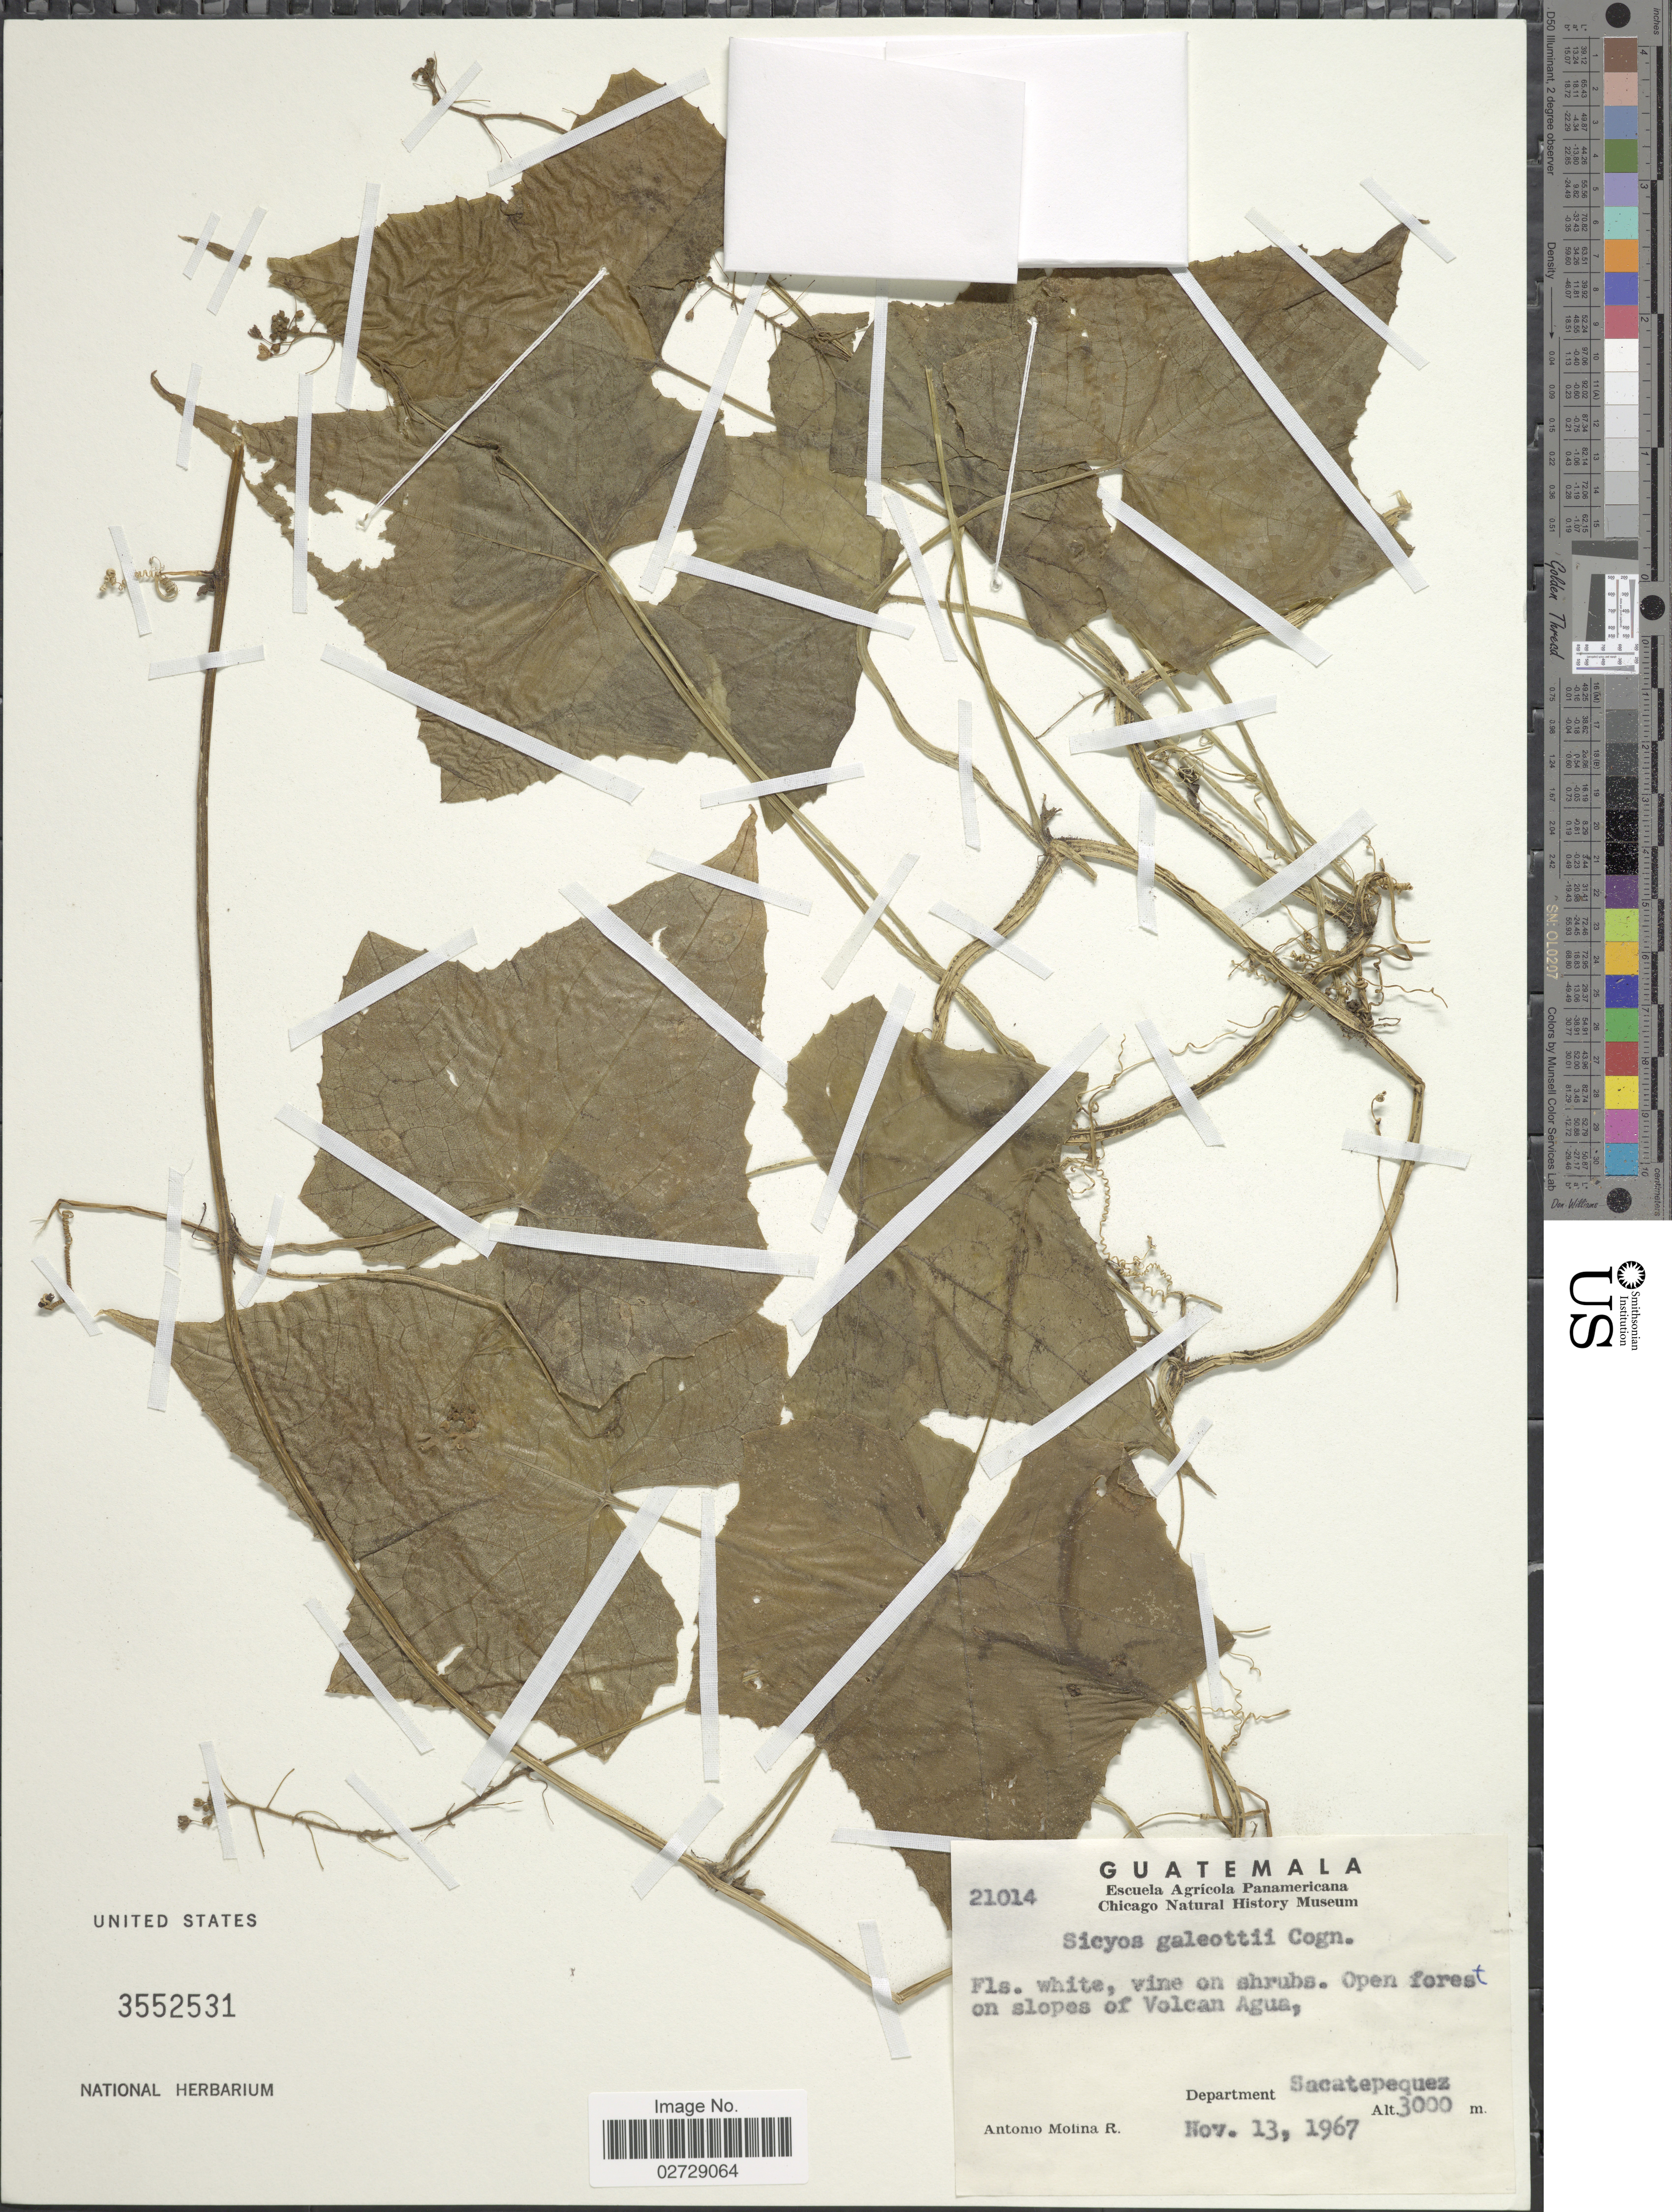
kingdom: Plantae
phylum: Tracheophyta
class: Magnoliopsida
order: Cucurbitales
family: Cucurbitaceae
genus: Sicyos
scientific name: Sicyos galeottii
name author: Cogn.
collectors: A. Molina R.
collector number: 21014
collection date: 1967-11-13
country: Guatemala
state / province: Sacatepéquez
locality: Open forest on slopes of Volcan Agua, Department Sacatepequez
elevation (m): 3000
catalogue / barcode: US 3552531